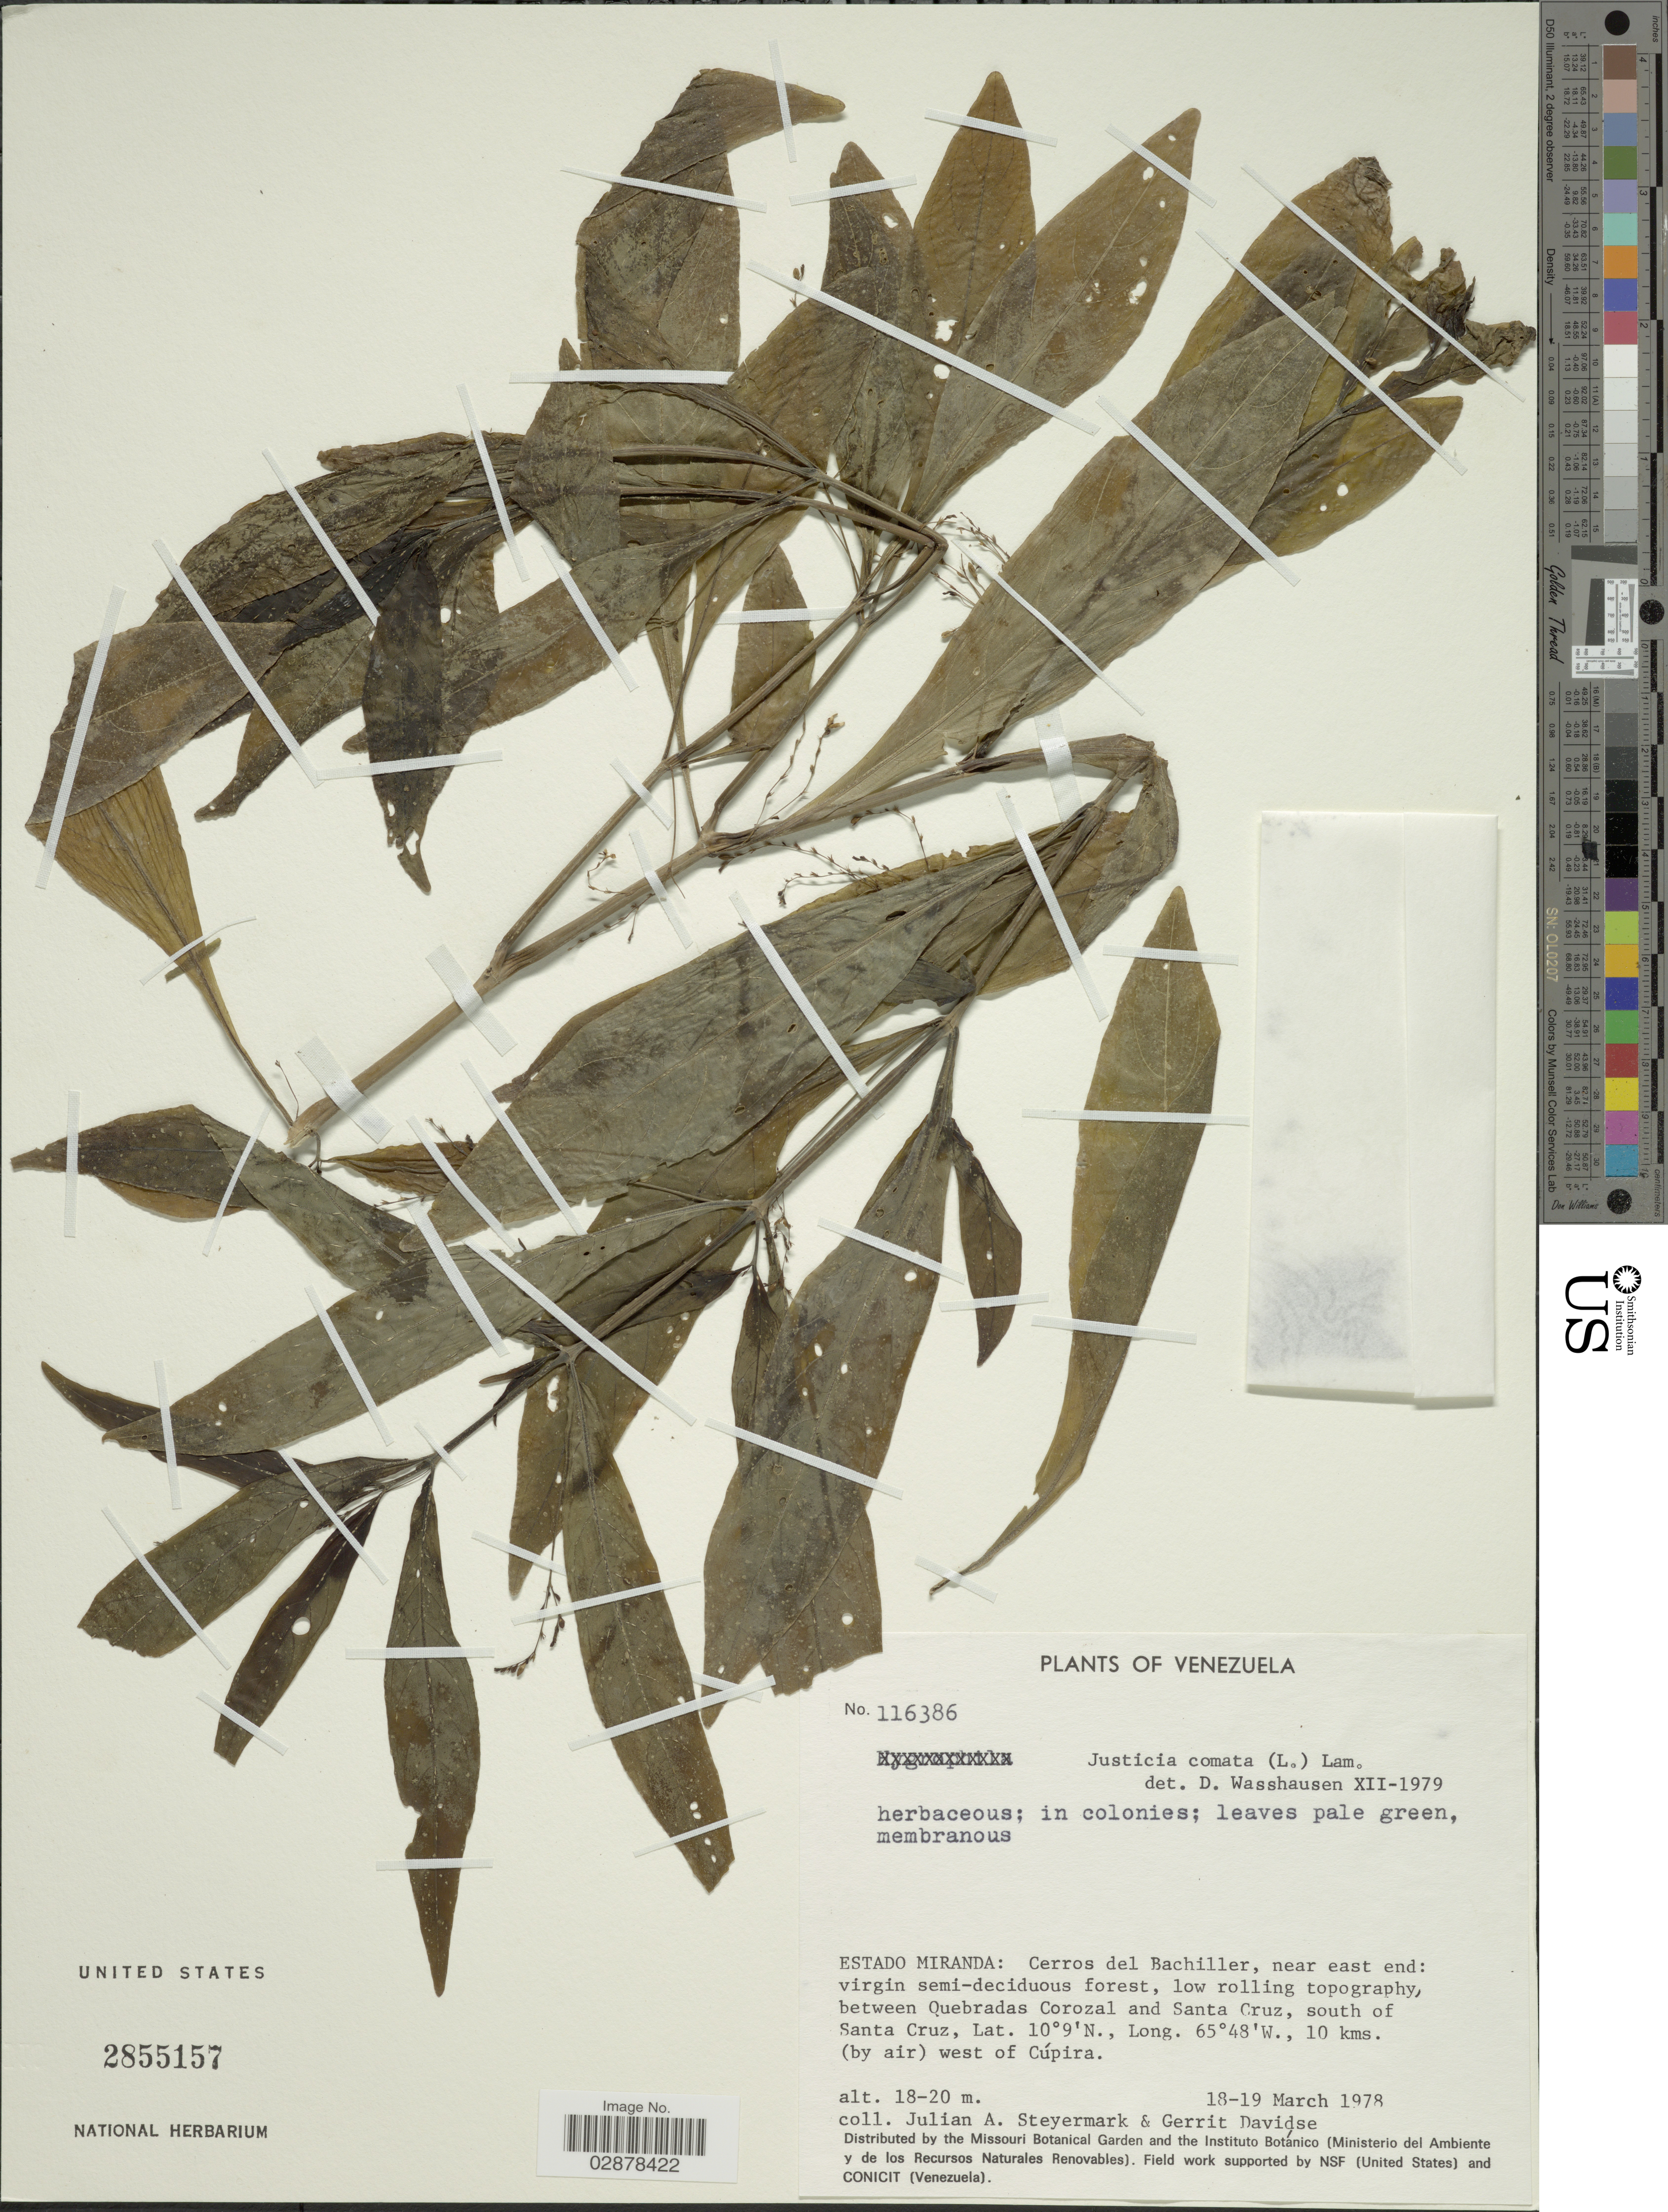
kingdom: Plantae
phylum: Tracheophyta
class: Magnoliopsida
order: Lamiales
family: Acanthaceae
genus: Justicia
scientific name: Justicia comata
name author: (L.) Lam.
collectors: J. Steyermark & G. Davidse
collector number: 116386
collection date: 1978-03-18/1978-03-19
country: Venezuela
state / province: Miranda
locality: Cerros del Bachiller, near east end: virgen semi-deciduous forest, low rolling topography, between Quebradas Corozal and Santa Cruz, south of Santa Cruz, 10 kms. (by air) west of Cúpira.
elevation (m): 18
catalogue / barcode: US 2855157